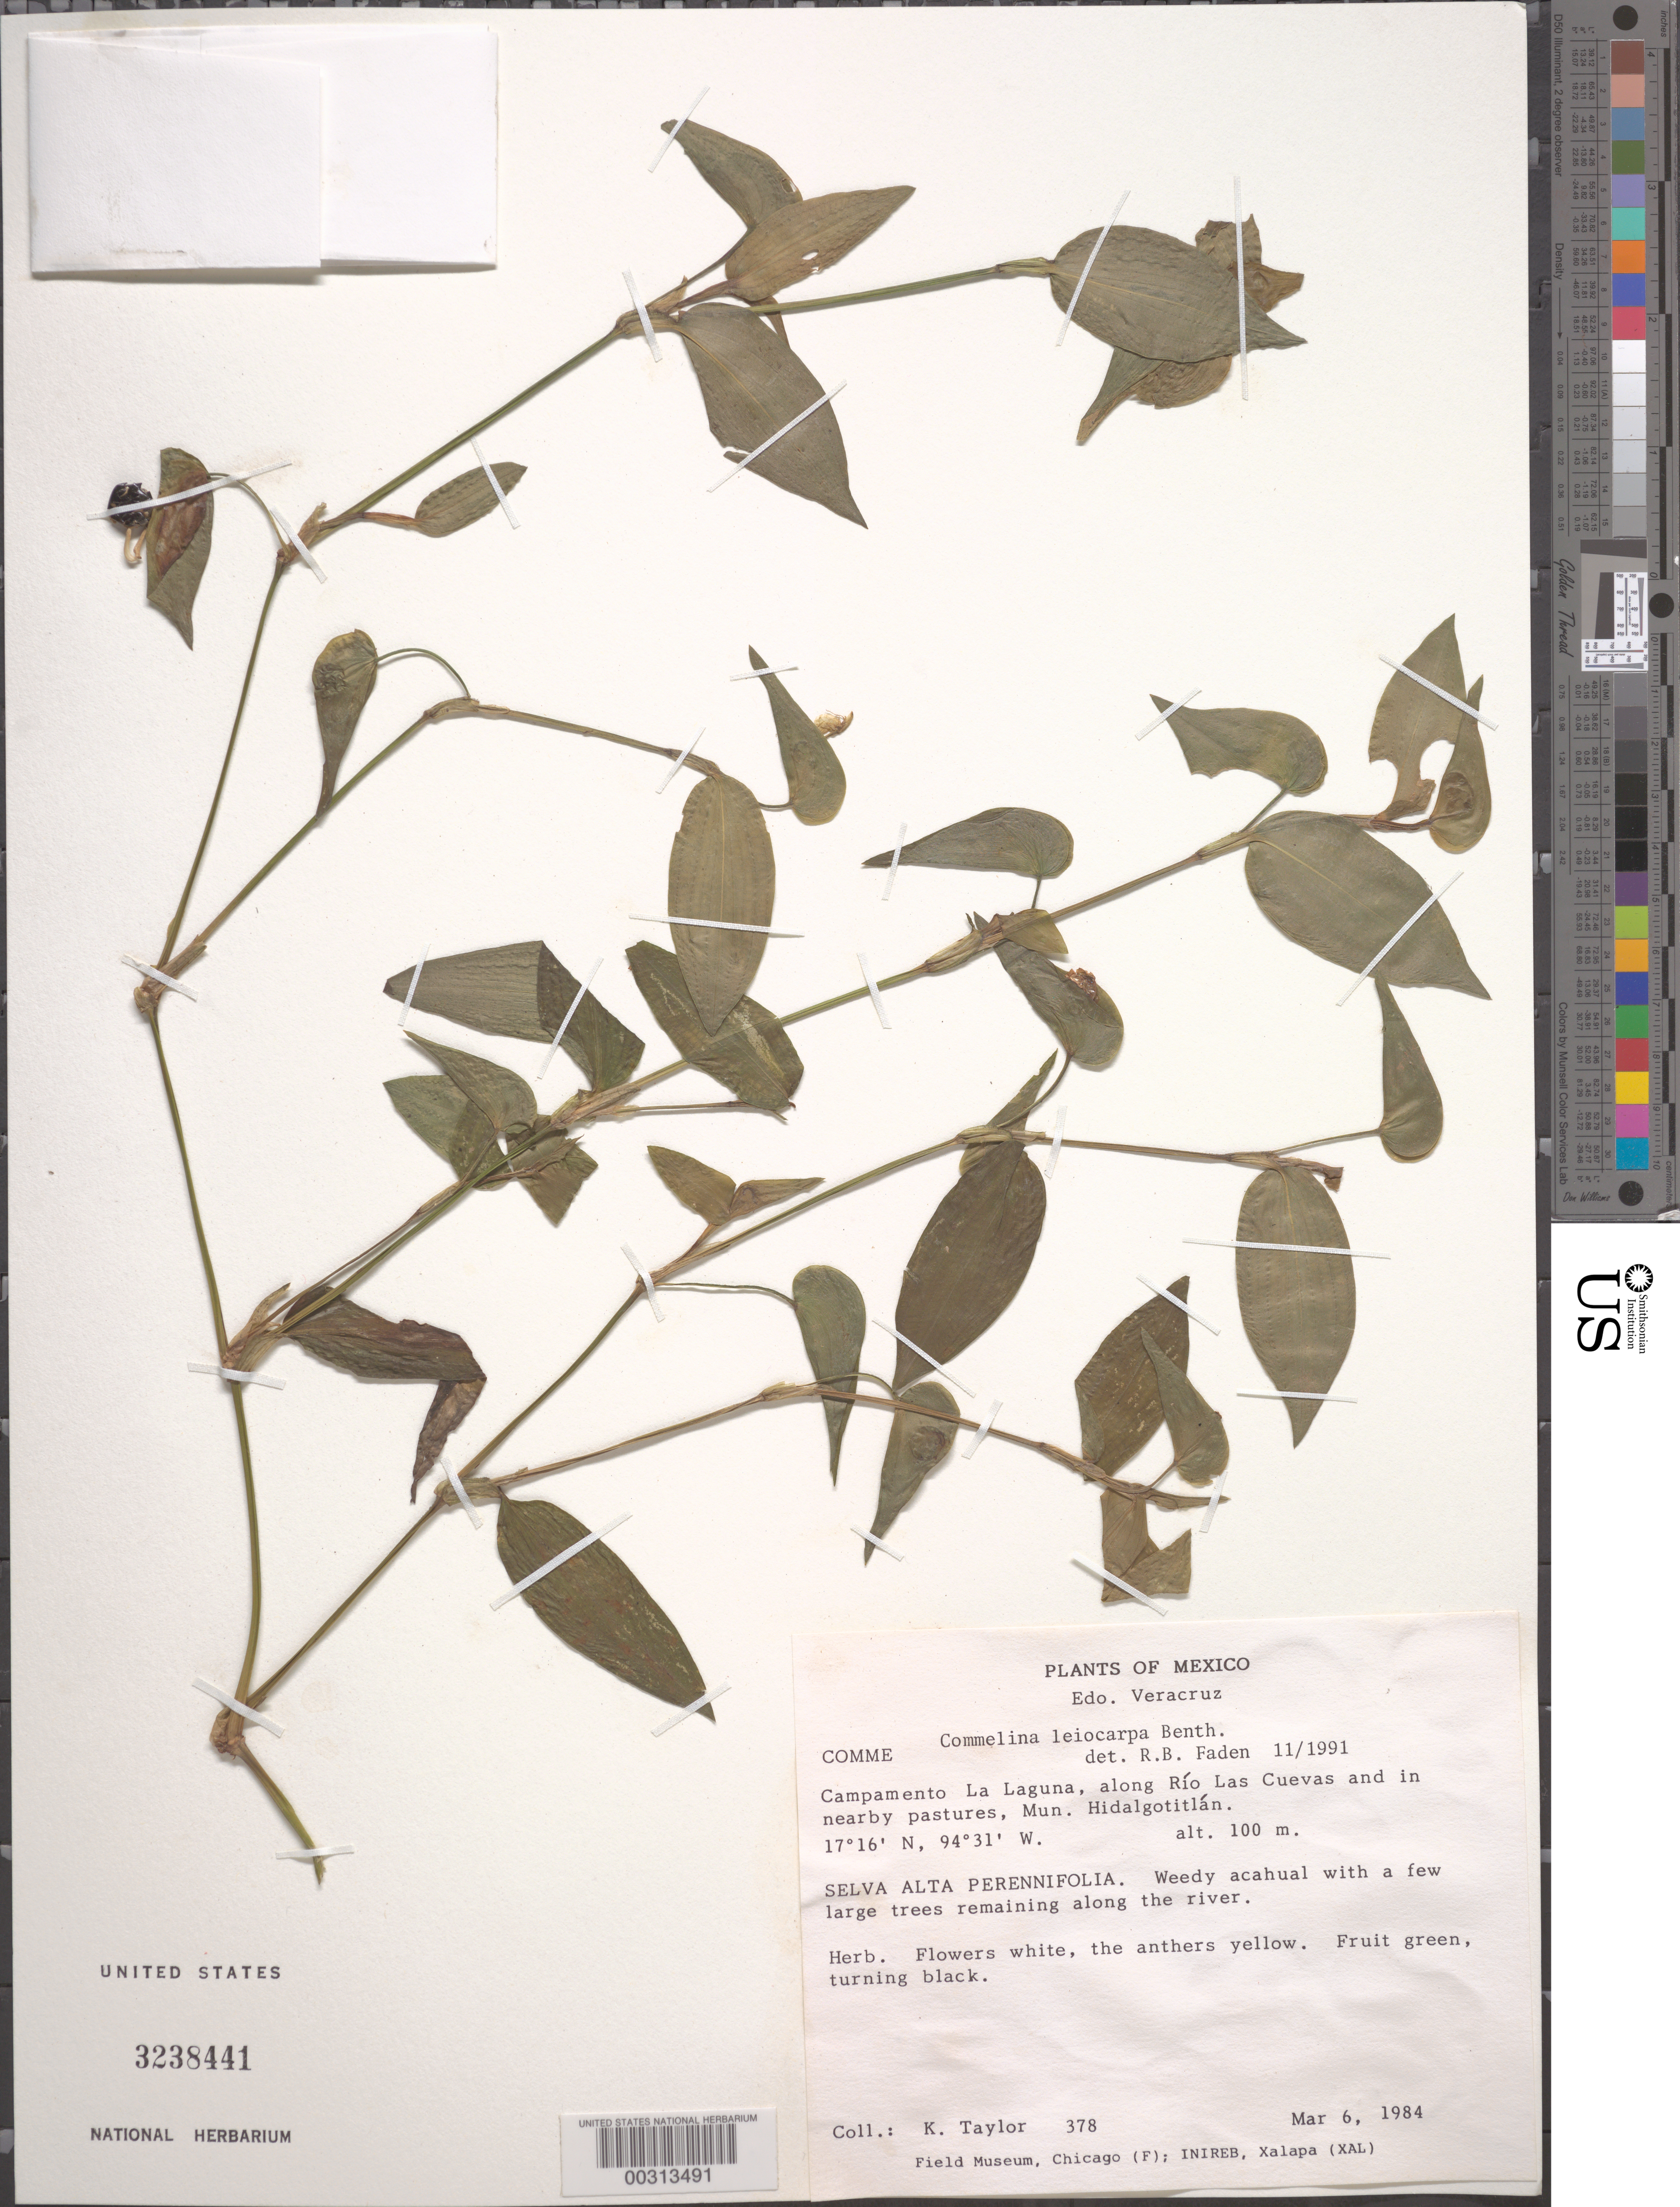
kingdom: Plantae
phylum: Tracheophyta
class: Liliopsida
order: Commelinales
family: Commelinaceae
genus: Tripogandra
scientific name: Tripogandra serrulata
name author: (Vahl) Handlos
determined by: Faden, Robert B., (US), Smithsonian Institution - National Museum of Natural History (UNITED STATES)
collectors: K. Taylor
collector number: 378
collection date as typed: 06 Mar 1984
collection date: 1984-03-06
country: Mexico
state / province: Veracruz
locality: Campamento la laguna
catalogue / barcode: US 3238441